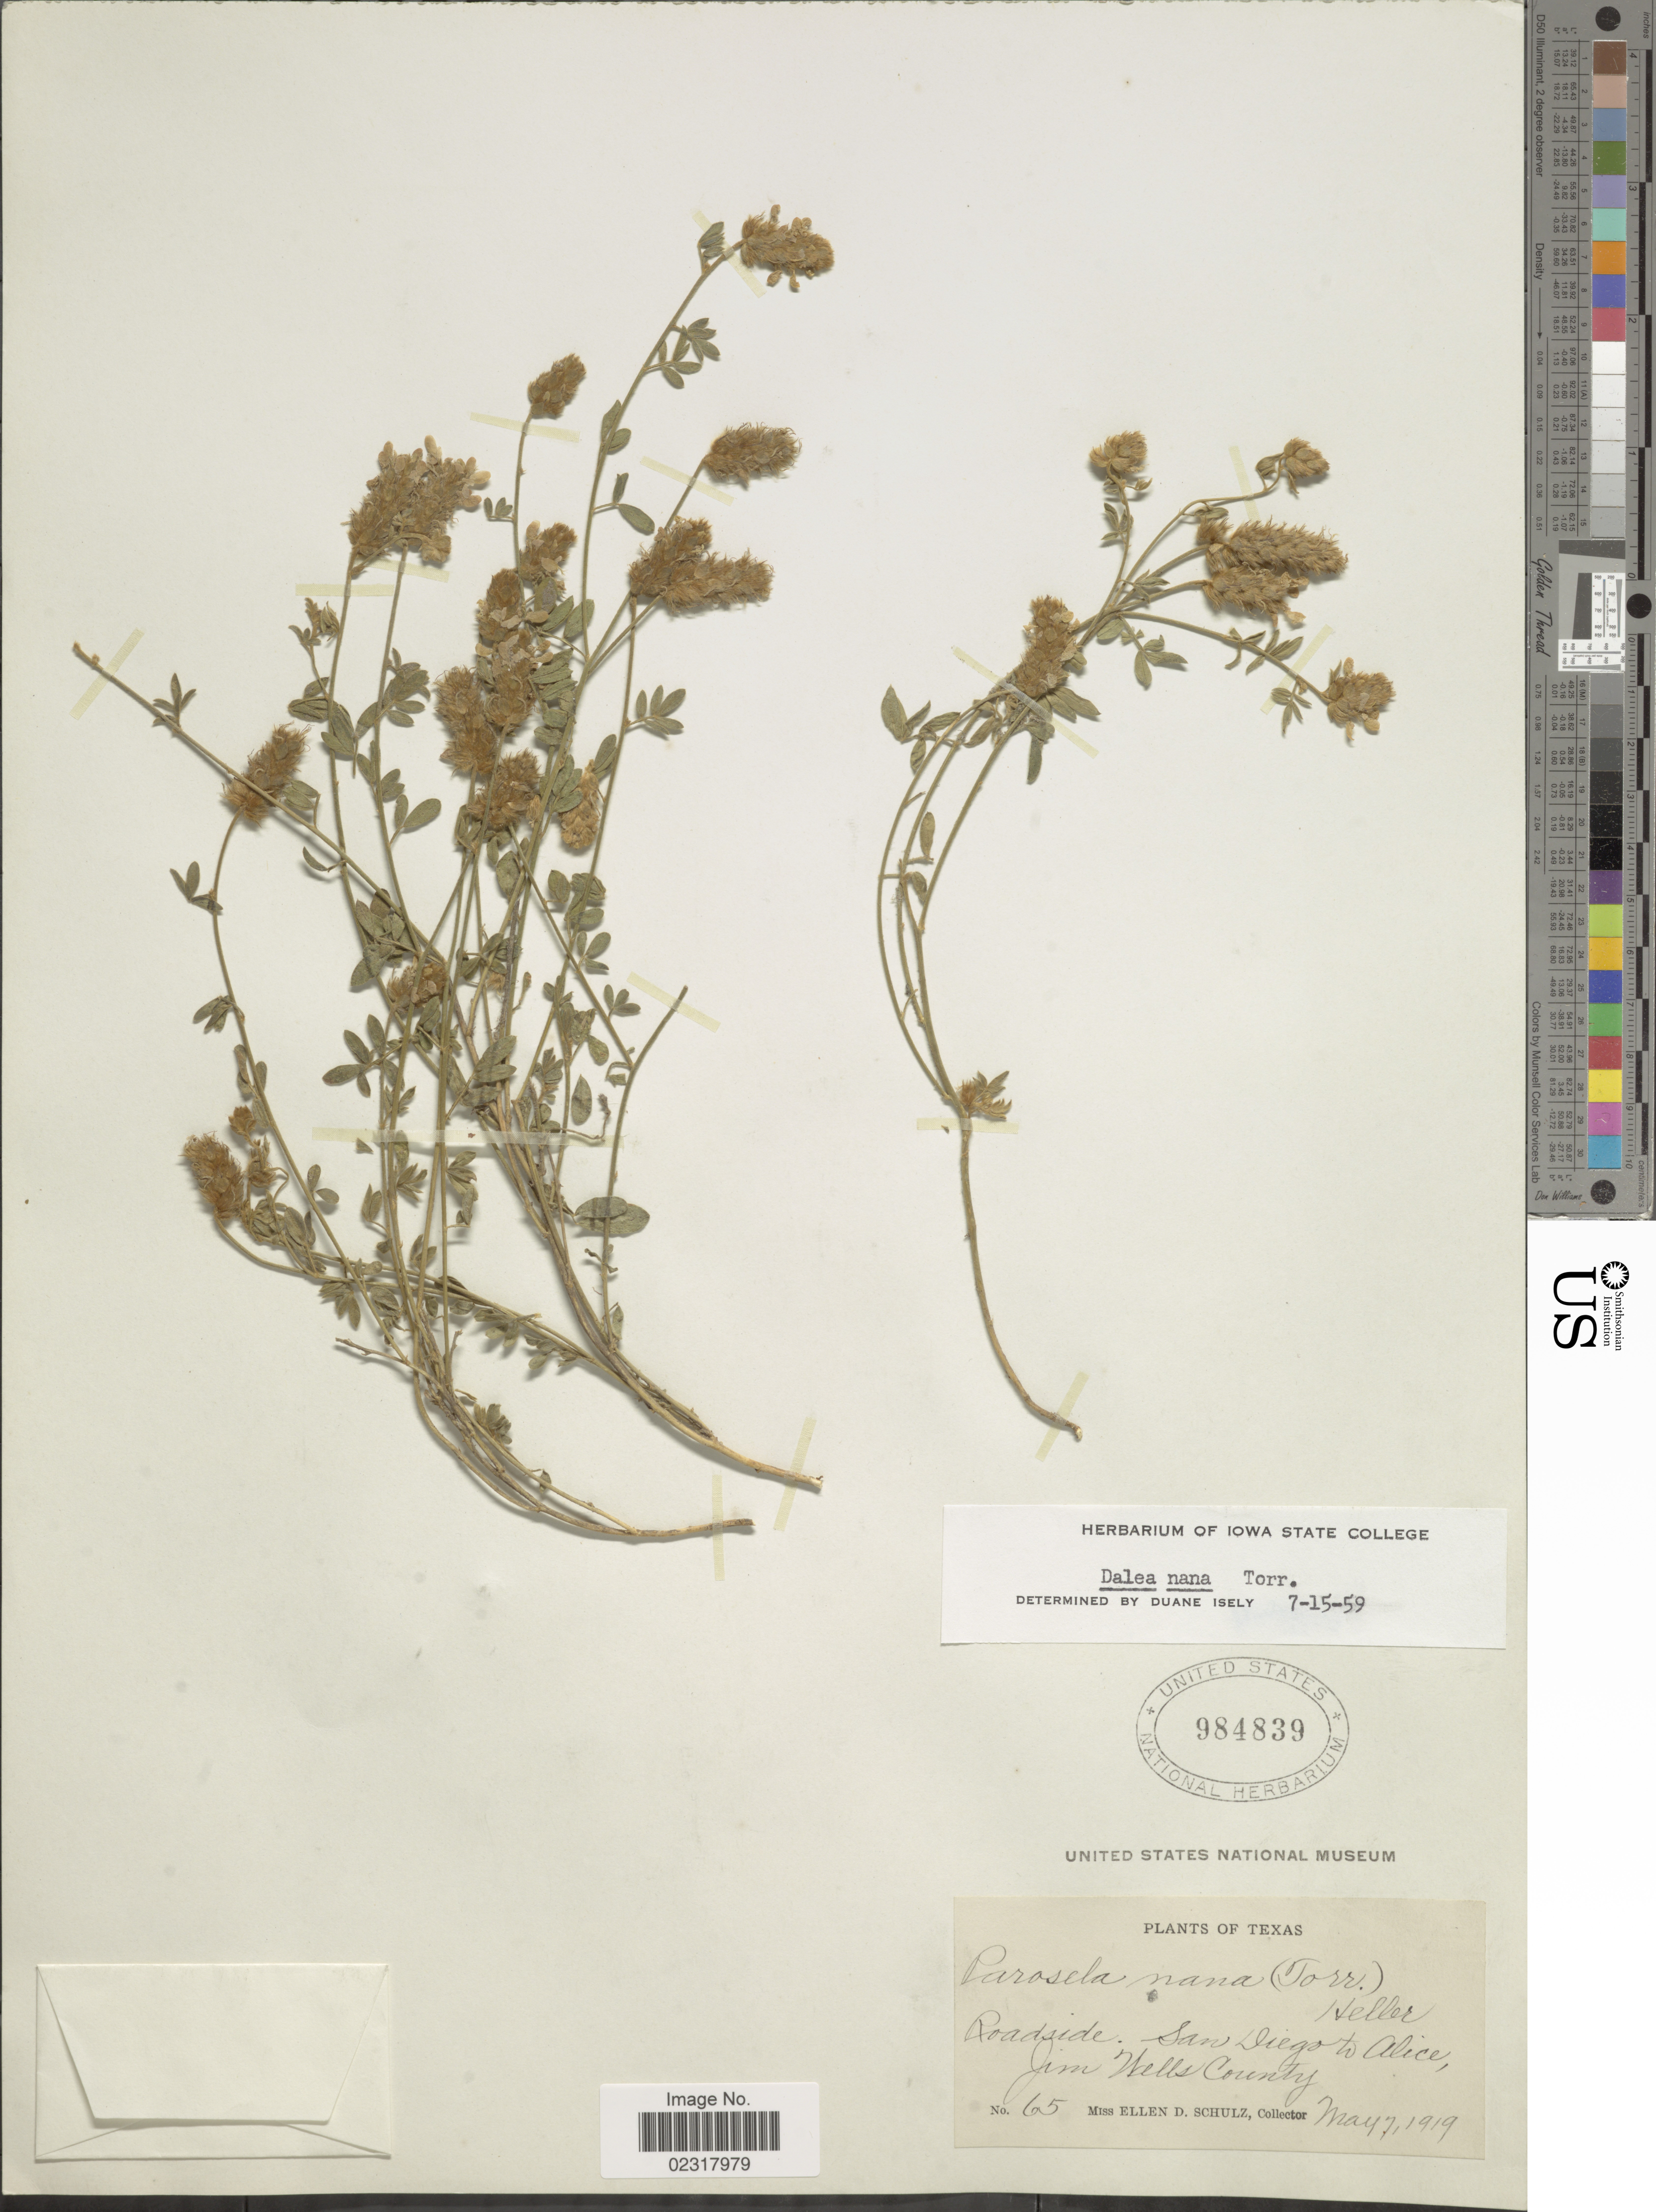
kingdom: Plantae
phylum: Tracheophyta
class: Magnoliopsida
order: Fabales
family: Fabaceae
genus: Dalea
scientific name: Dalea nana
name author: Torr. & A. Gray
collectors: E. D. Schulz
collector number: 65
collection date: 1919-05-07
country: United States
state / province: Texas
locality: Roadside, San Diego to Alice, Jim Wells County.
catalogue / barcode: US 984839